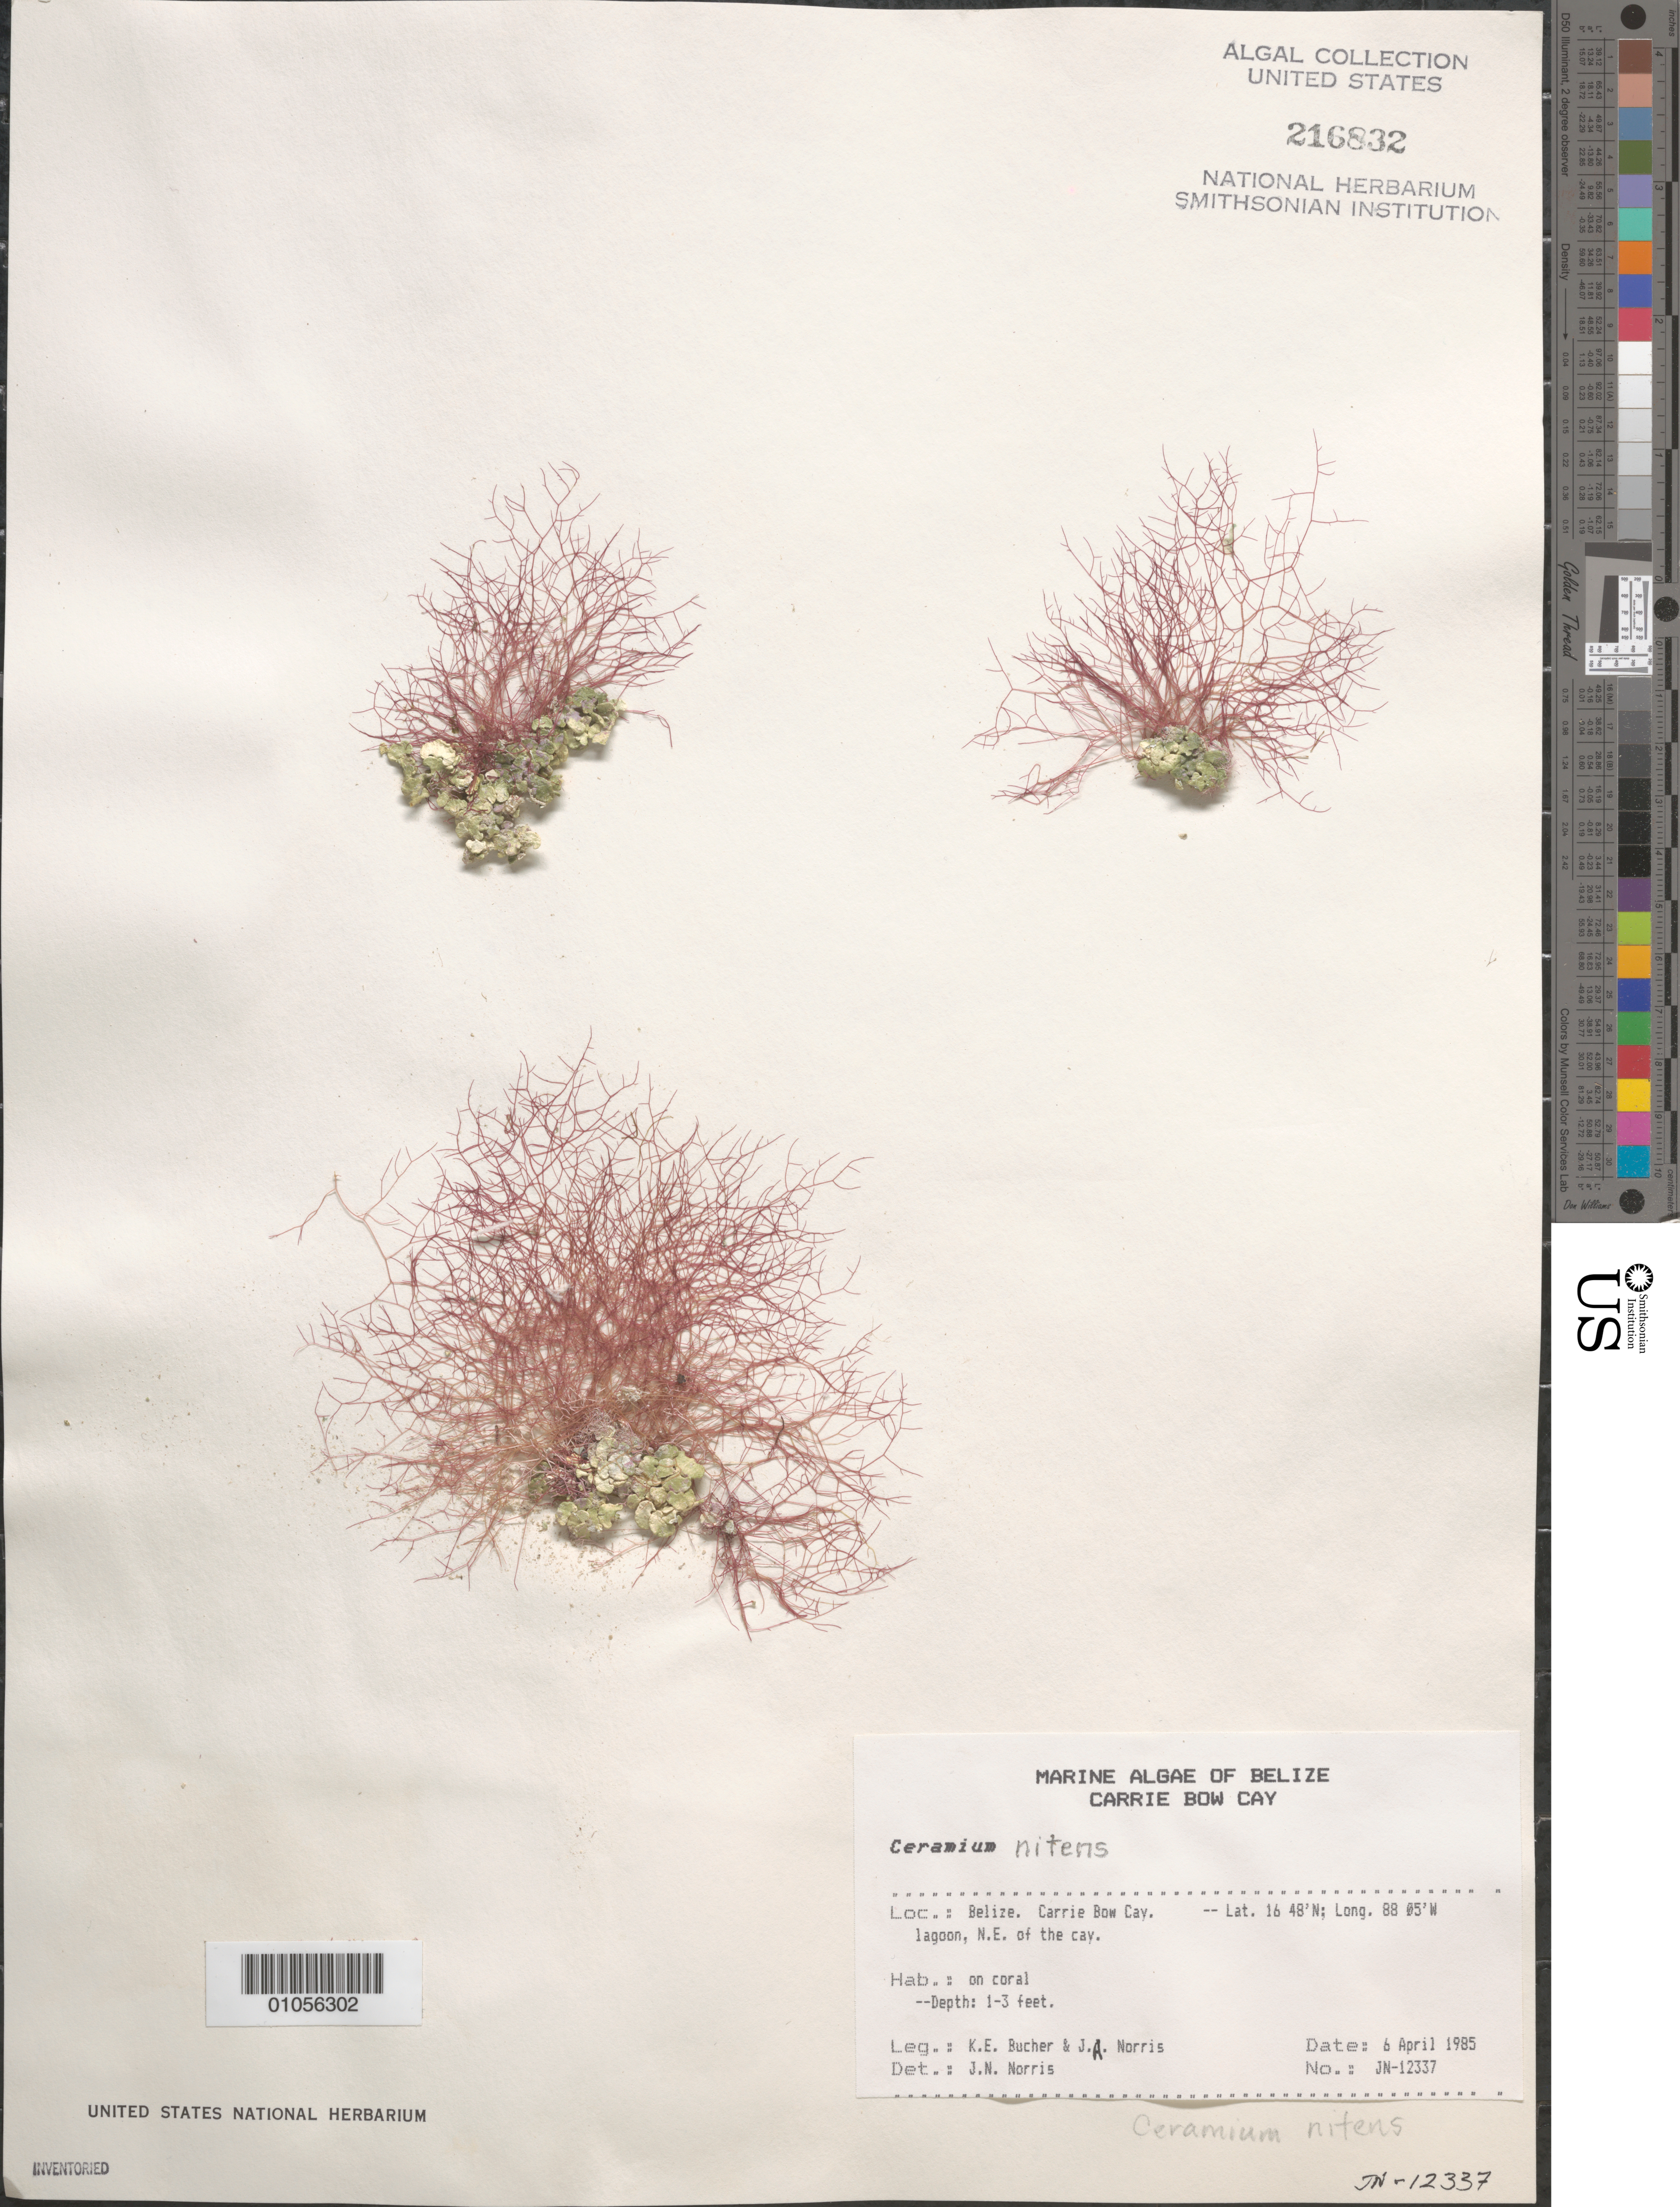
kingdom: Plantae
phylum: Rhodophyta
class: Florideophyceae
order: Ceramiales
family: Ceramiaceae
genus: Ceramium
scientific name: Ceramium nitens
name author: (C. Agardh) J. Agardh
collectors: K. E. Bucher & J. A. Norris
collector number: JN-12337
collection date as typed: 06 Apr 1985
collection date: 1985-04-06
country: Belize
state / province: Stann Creek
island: Carrie Bow Cay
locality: Lagoon northeast of the cay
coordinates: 16 48'N, 88 05'W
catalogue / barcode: US 216832